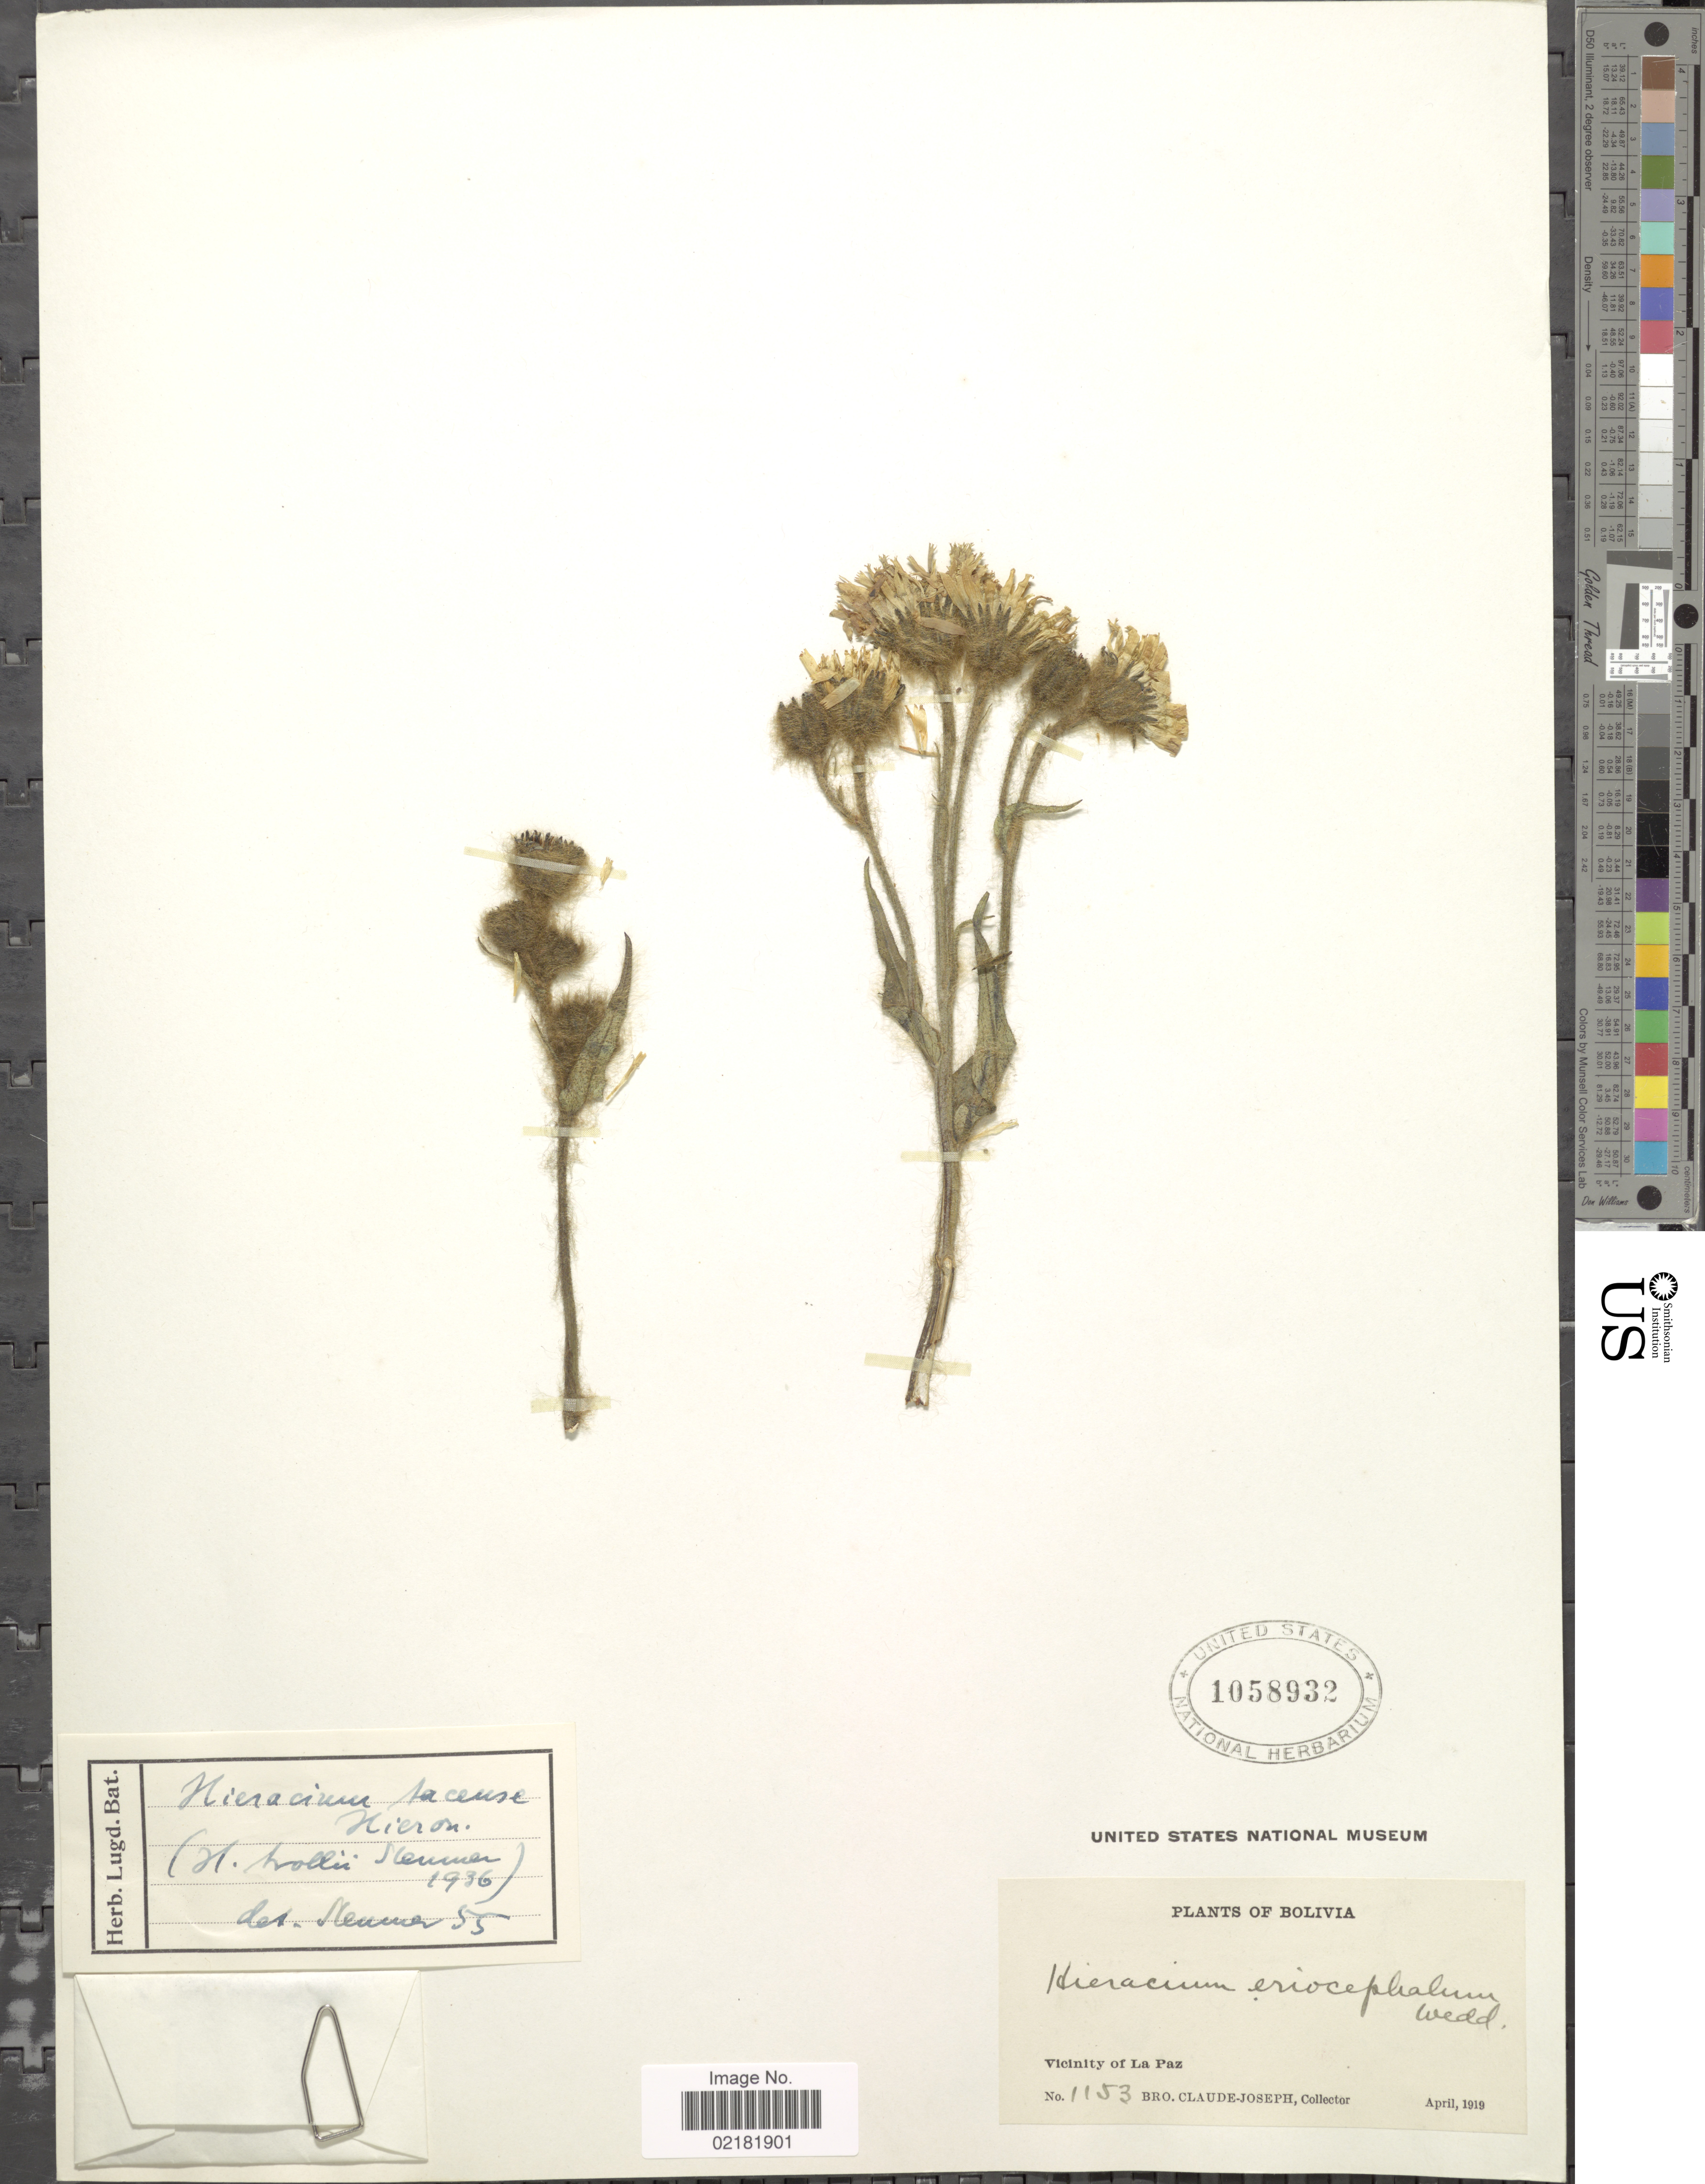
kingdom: Plantae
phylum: Tracheophyta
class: Magnoliopsida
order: Asterales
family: Asteraceae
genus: Hieracium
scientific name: Hieracium tacense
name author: Hieron.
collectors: Bro. Claude-Joseph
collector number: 1153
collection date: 1919-04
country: Bolivia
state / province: La Paz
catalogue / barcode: US 1058932